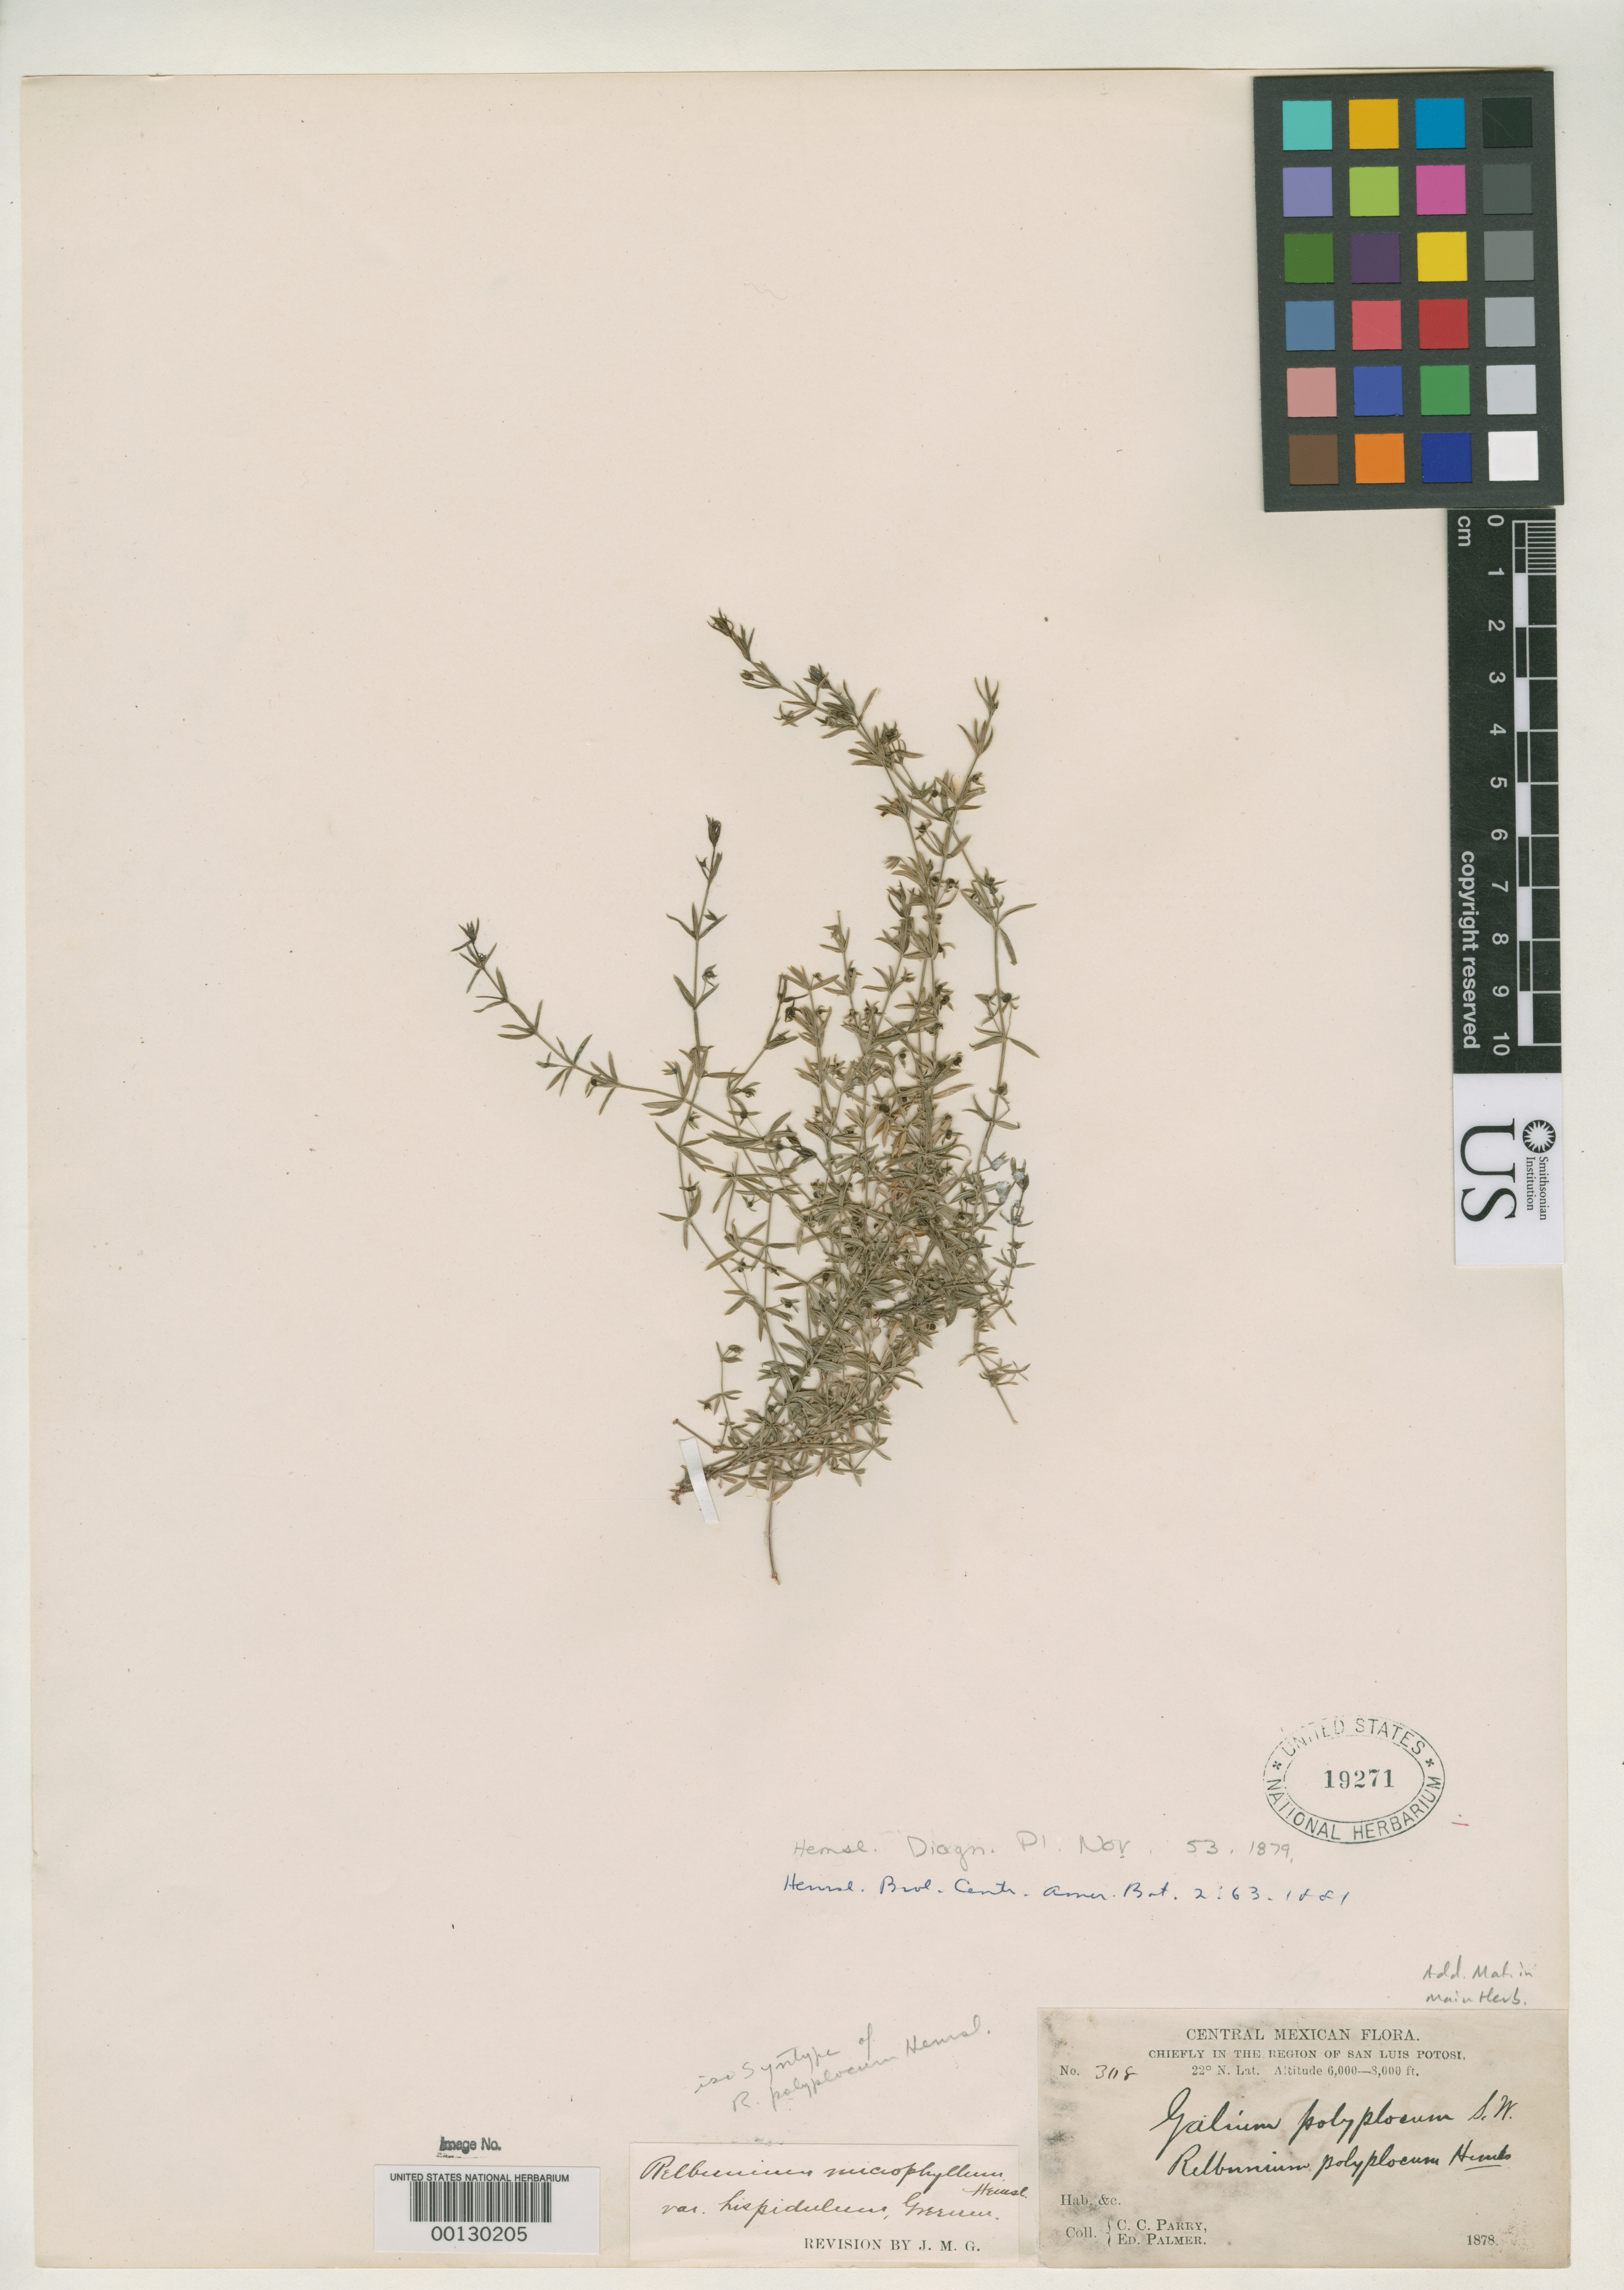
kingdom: Plantae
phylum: Tracheophyta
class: Magnoliopsida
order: Gentianales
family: Rubiaceae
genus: Relbunium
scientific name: Relbunium polyplocum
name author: Hemsl.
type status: Isosyntype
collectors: C. C. Parry & E. Palmer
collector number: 308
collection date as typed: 1878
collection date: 1878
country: Mexico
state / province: San Luis Potosi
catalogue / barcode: US 19271